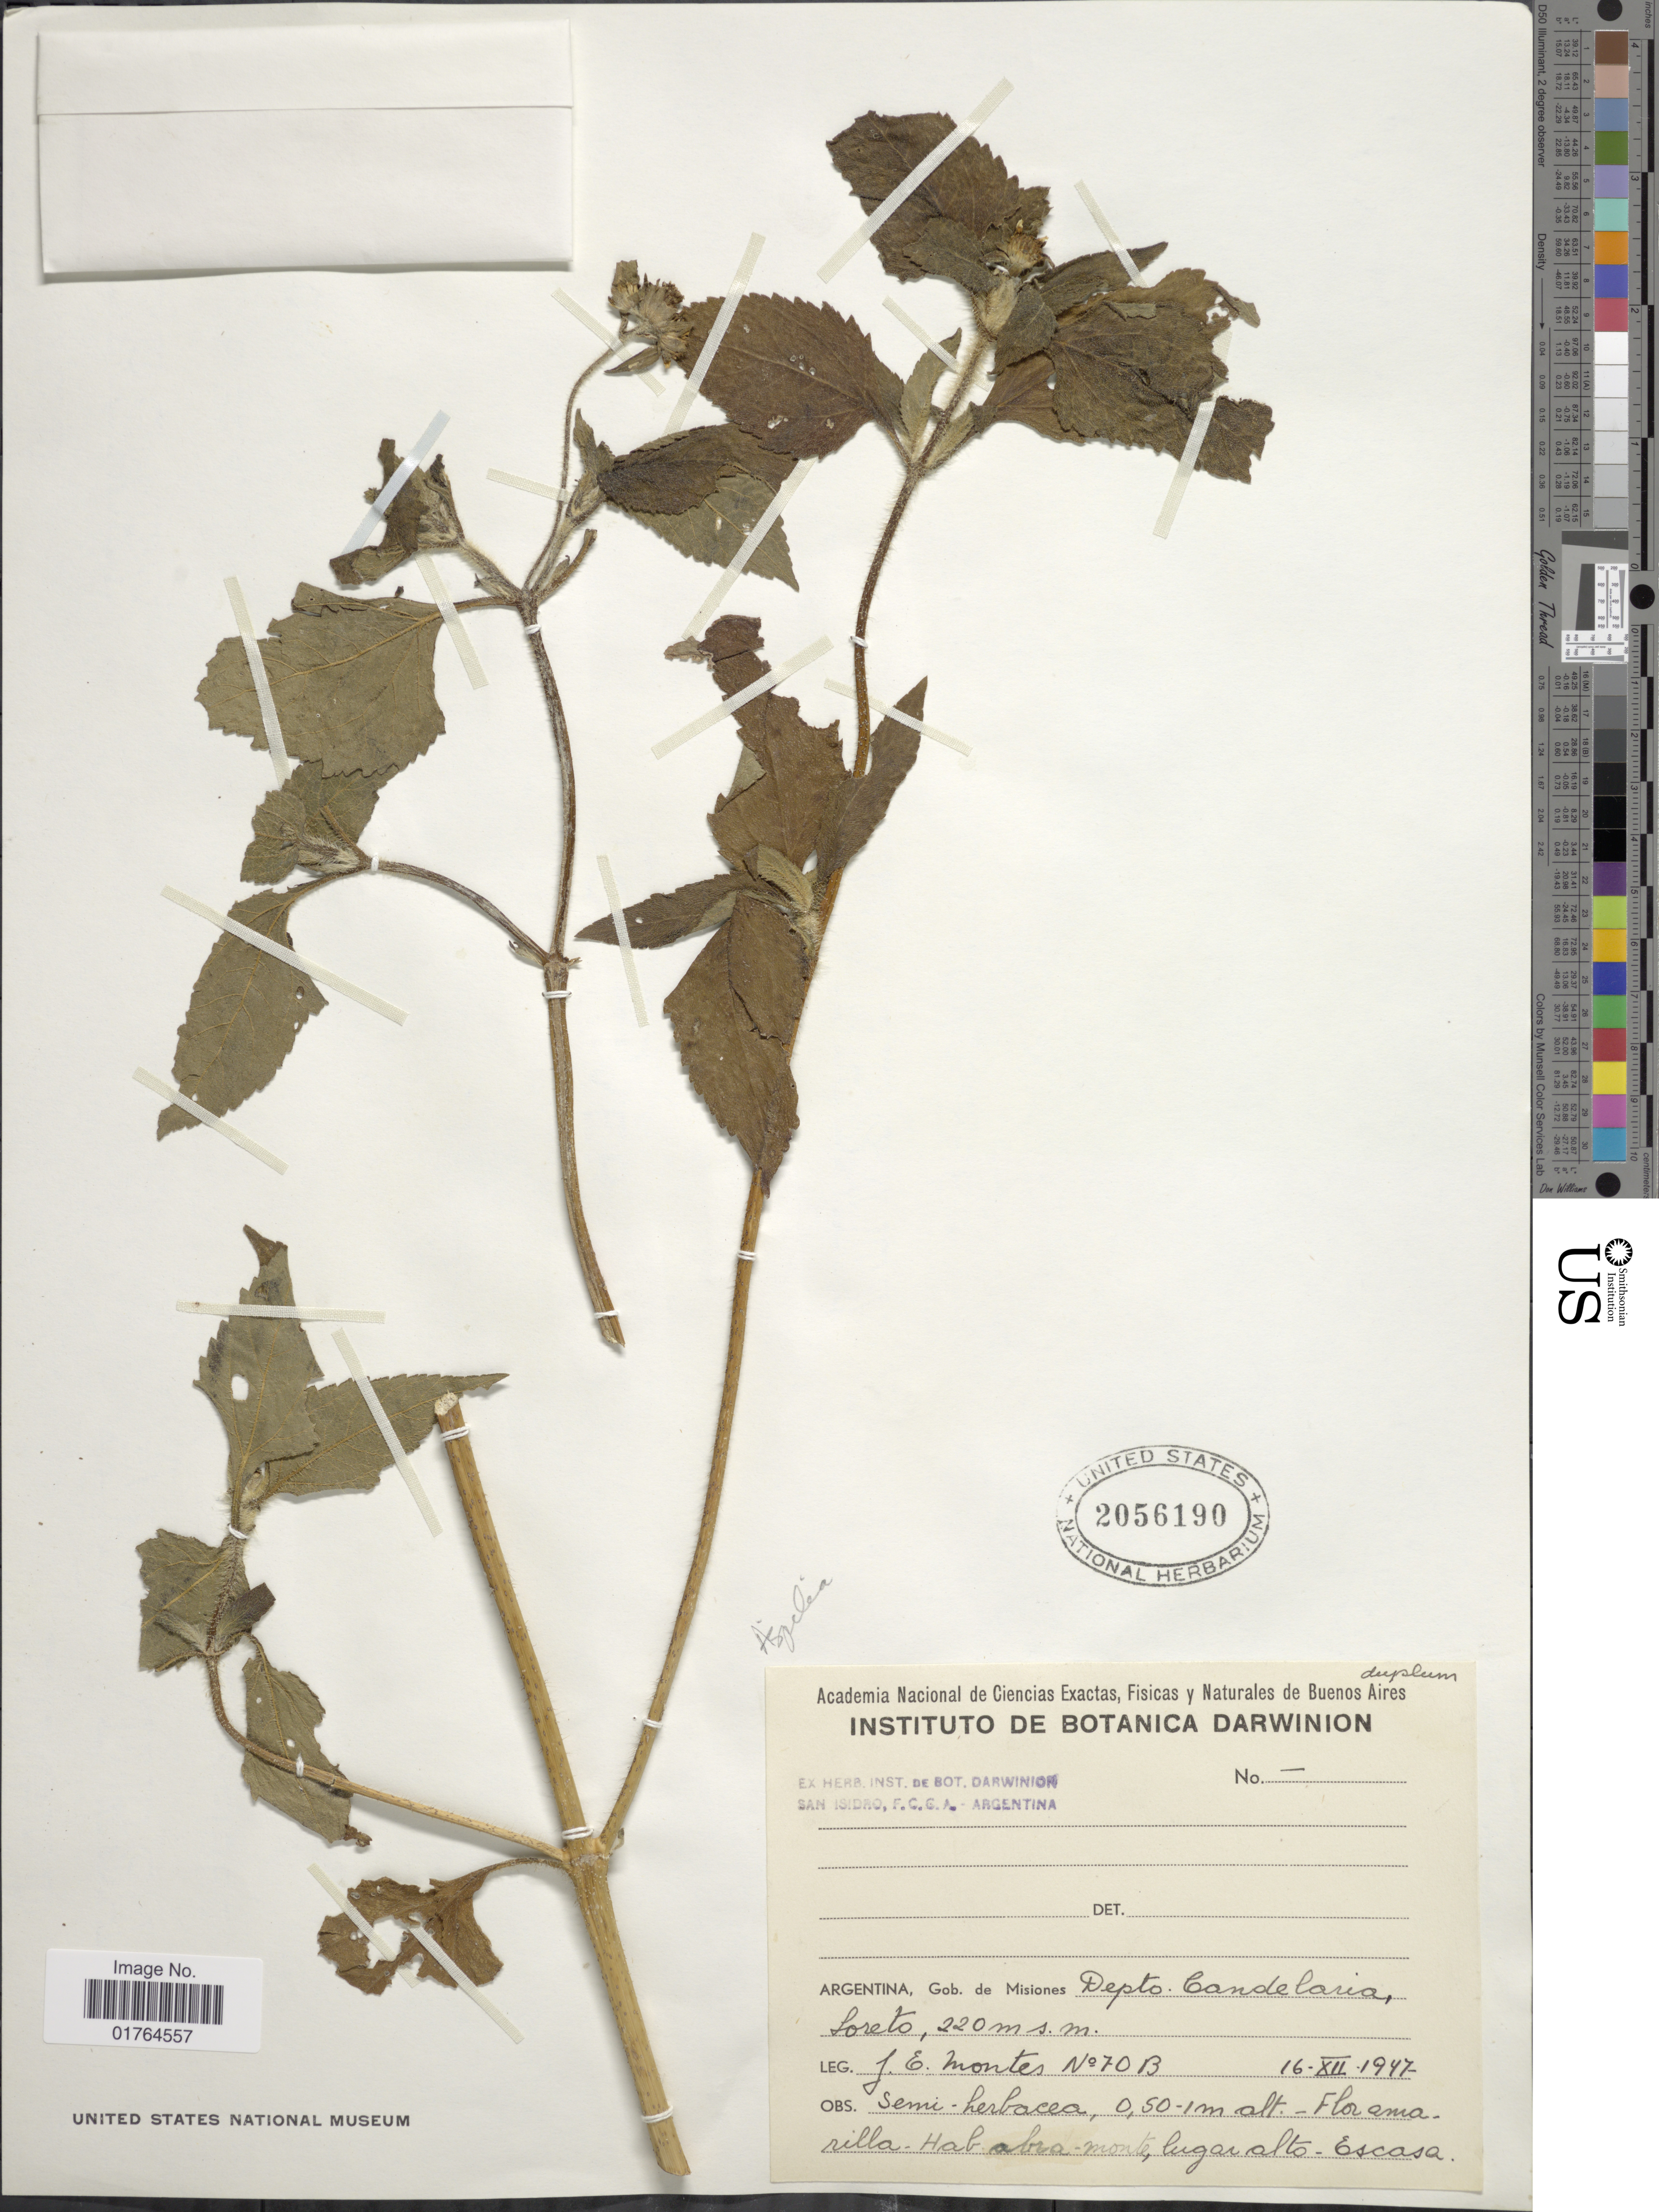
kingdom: Plantae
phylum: Tracheophyta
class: Magnoliopsida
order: Asterales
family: Asteraceae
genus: Wedelia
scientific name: Wedelia kerrii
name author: N.E. Br.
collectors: J. E. Montes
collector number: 70B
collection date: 1947-12-16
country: Argentina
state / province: Misiones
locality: Depto. Candelaria, Loreto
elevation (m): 220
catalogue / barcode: US 2056190